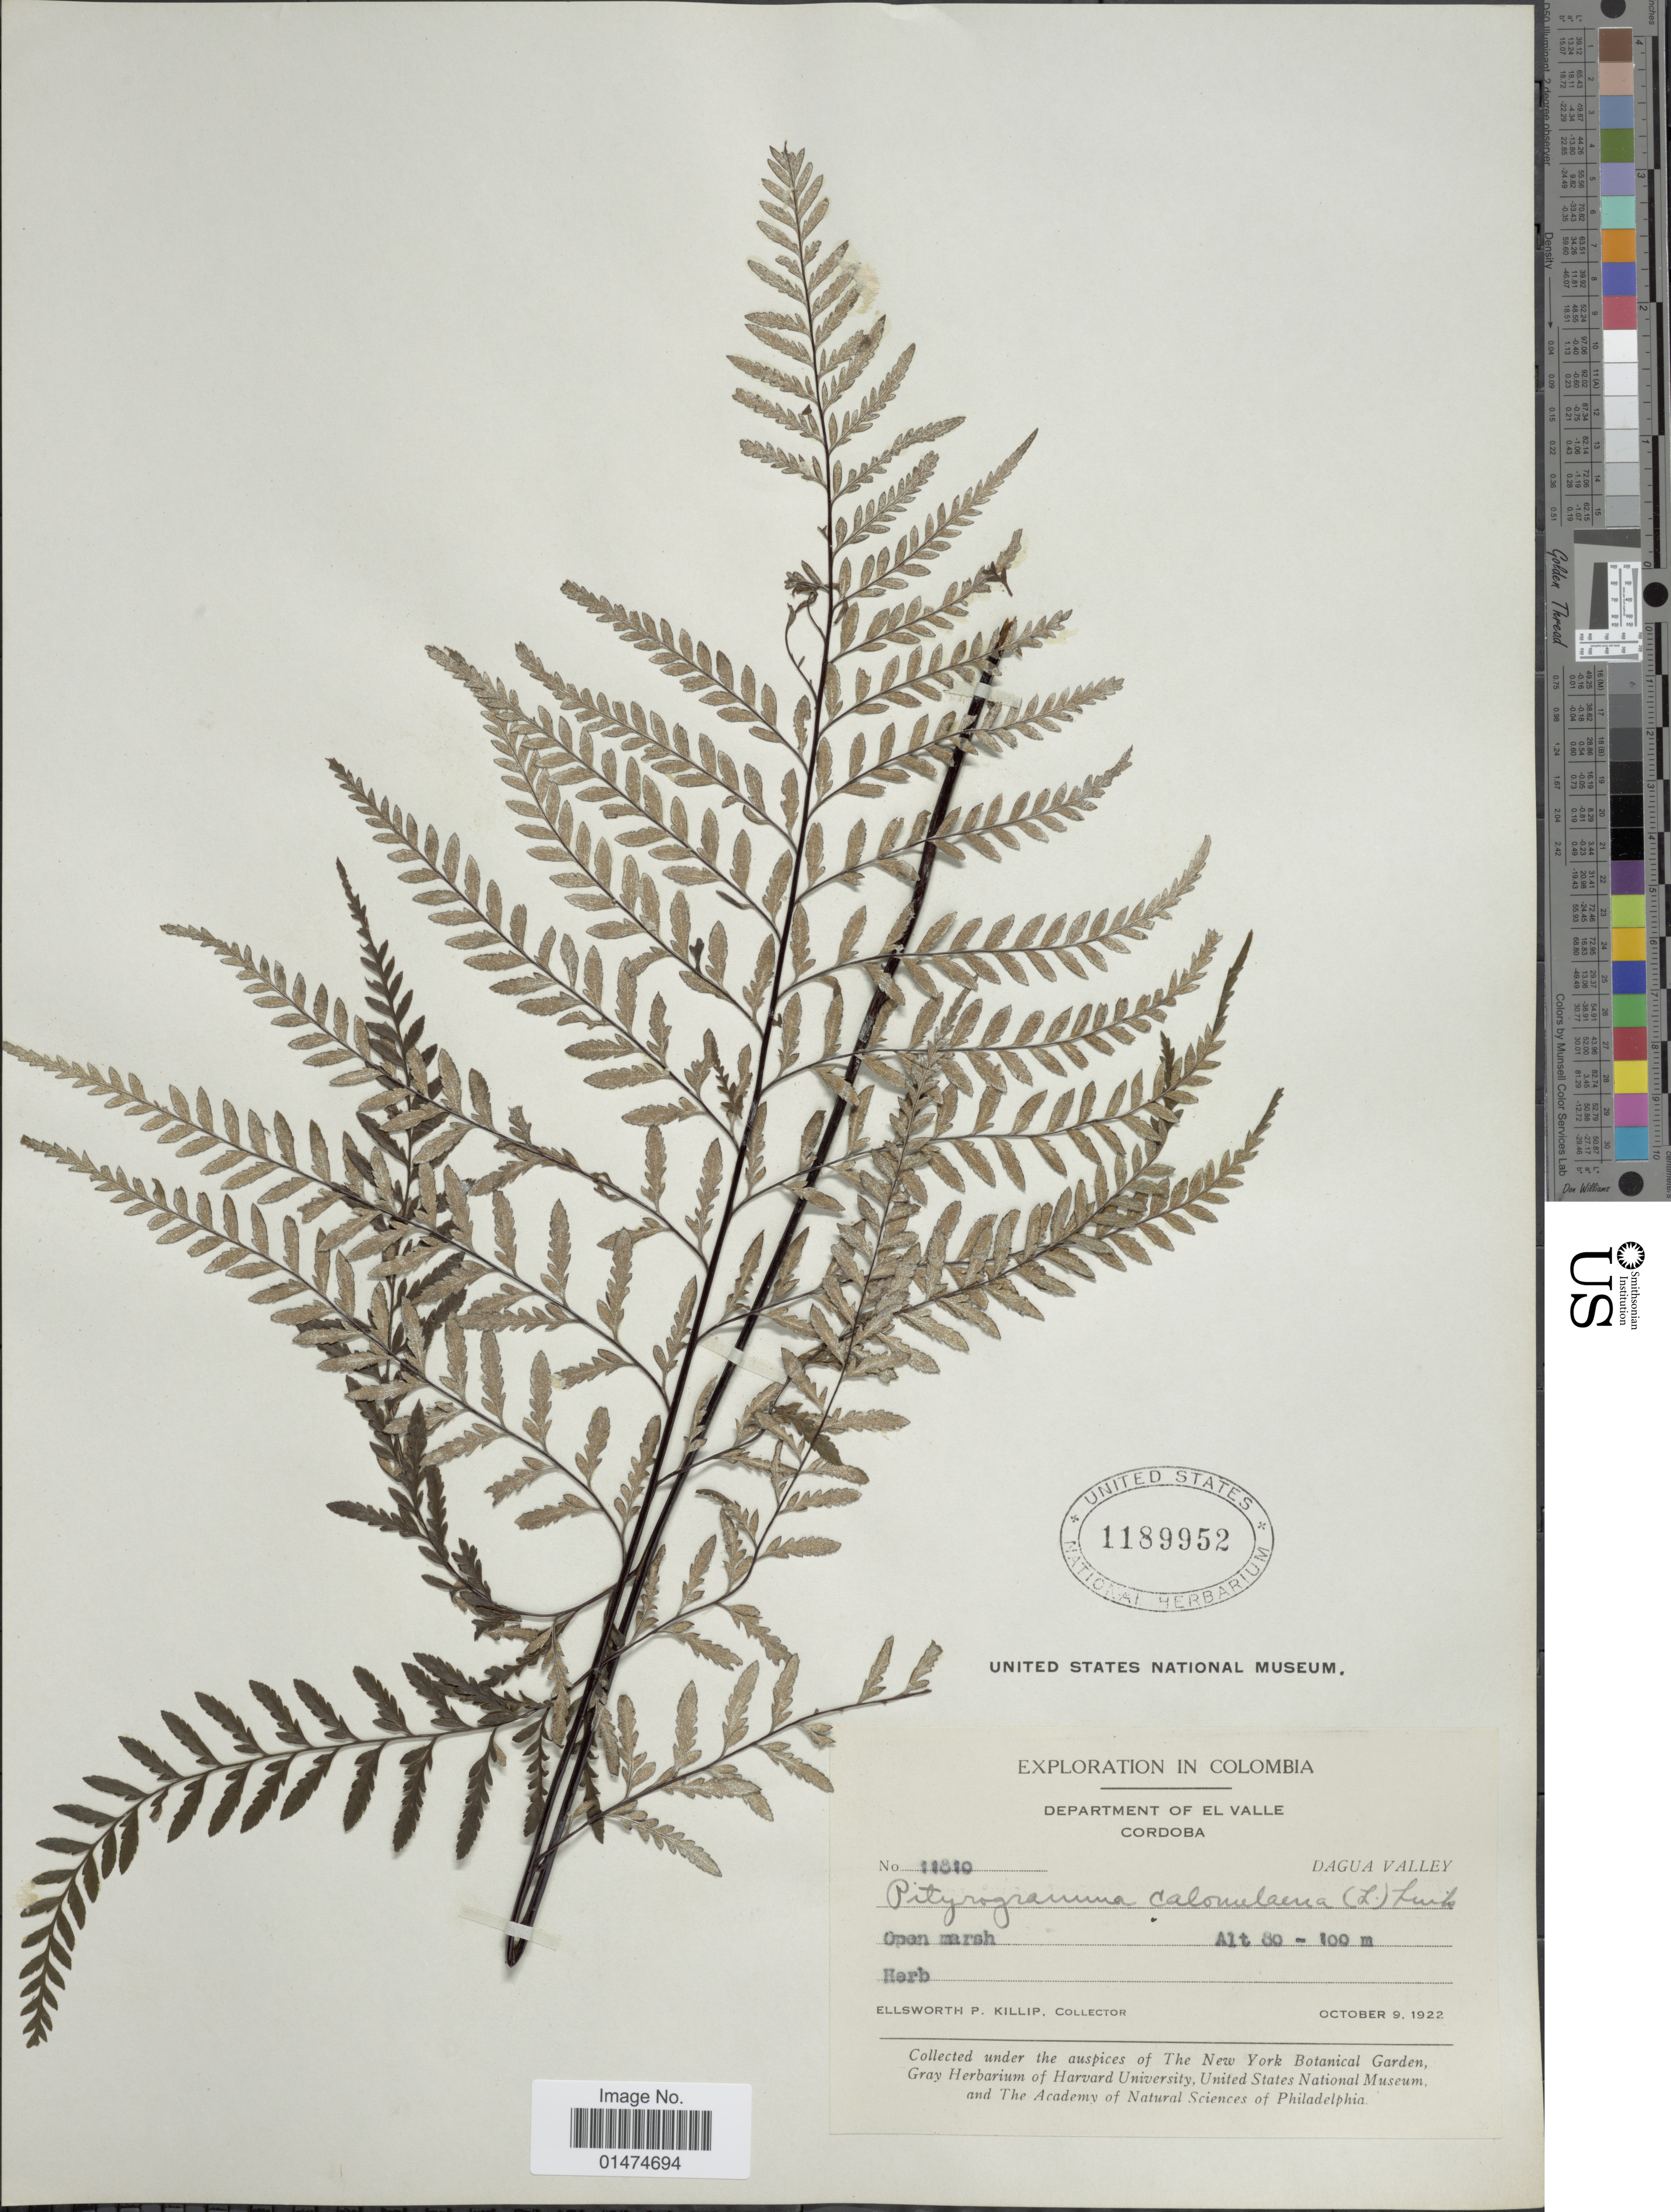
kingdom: Plantae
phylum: Tracheophyta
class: Polypodiopsida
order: Polypodiales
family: Pteridaceae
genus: Pityrogramma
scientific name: Pityrogramma calomelanos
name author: (L.) Link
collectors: E. P. Killip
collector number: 11810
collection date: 1922-10-09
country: Colombia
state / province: Valle del Cauca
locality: Department of El Valle, Cordobam Dagua Valley.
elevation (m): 80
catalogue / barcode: US 1189952